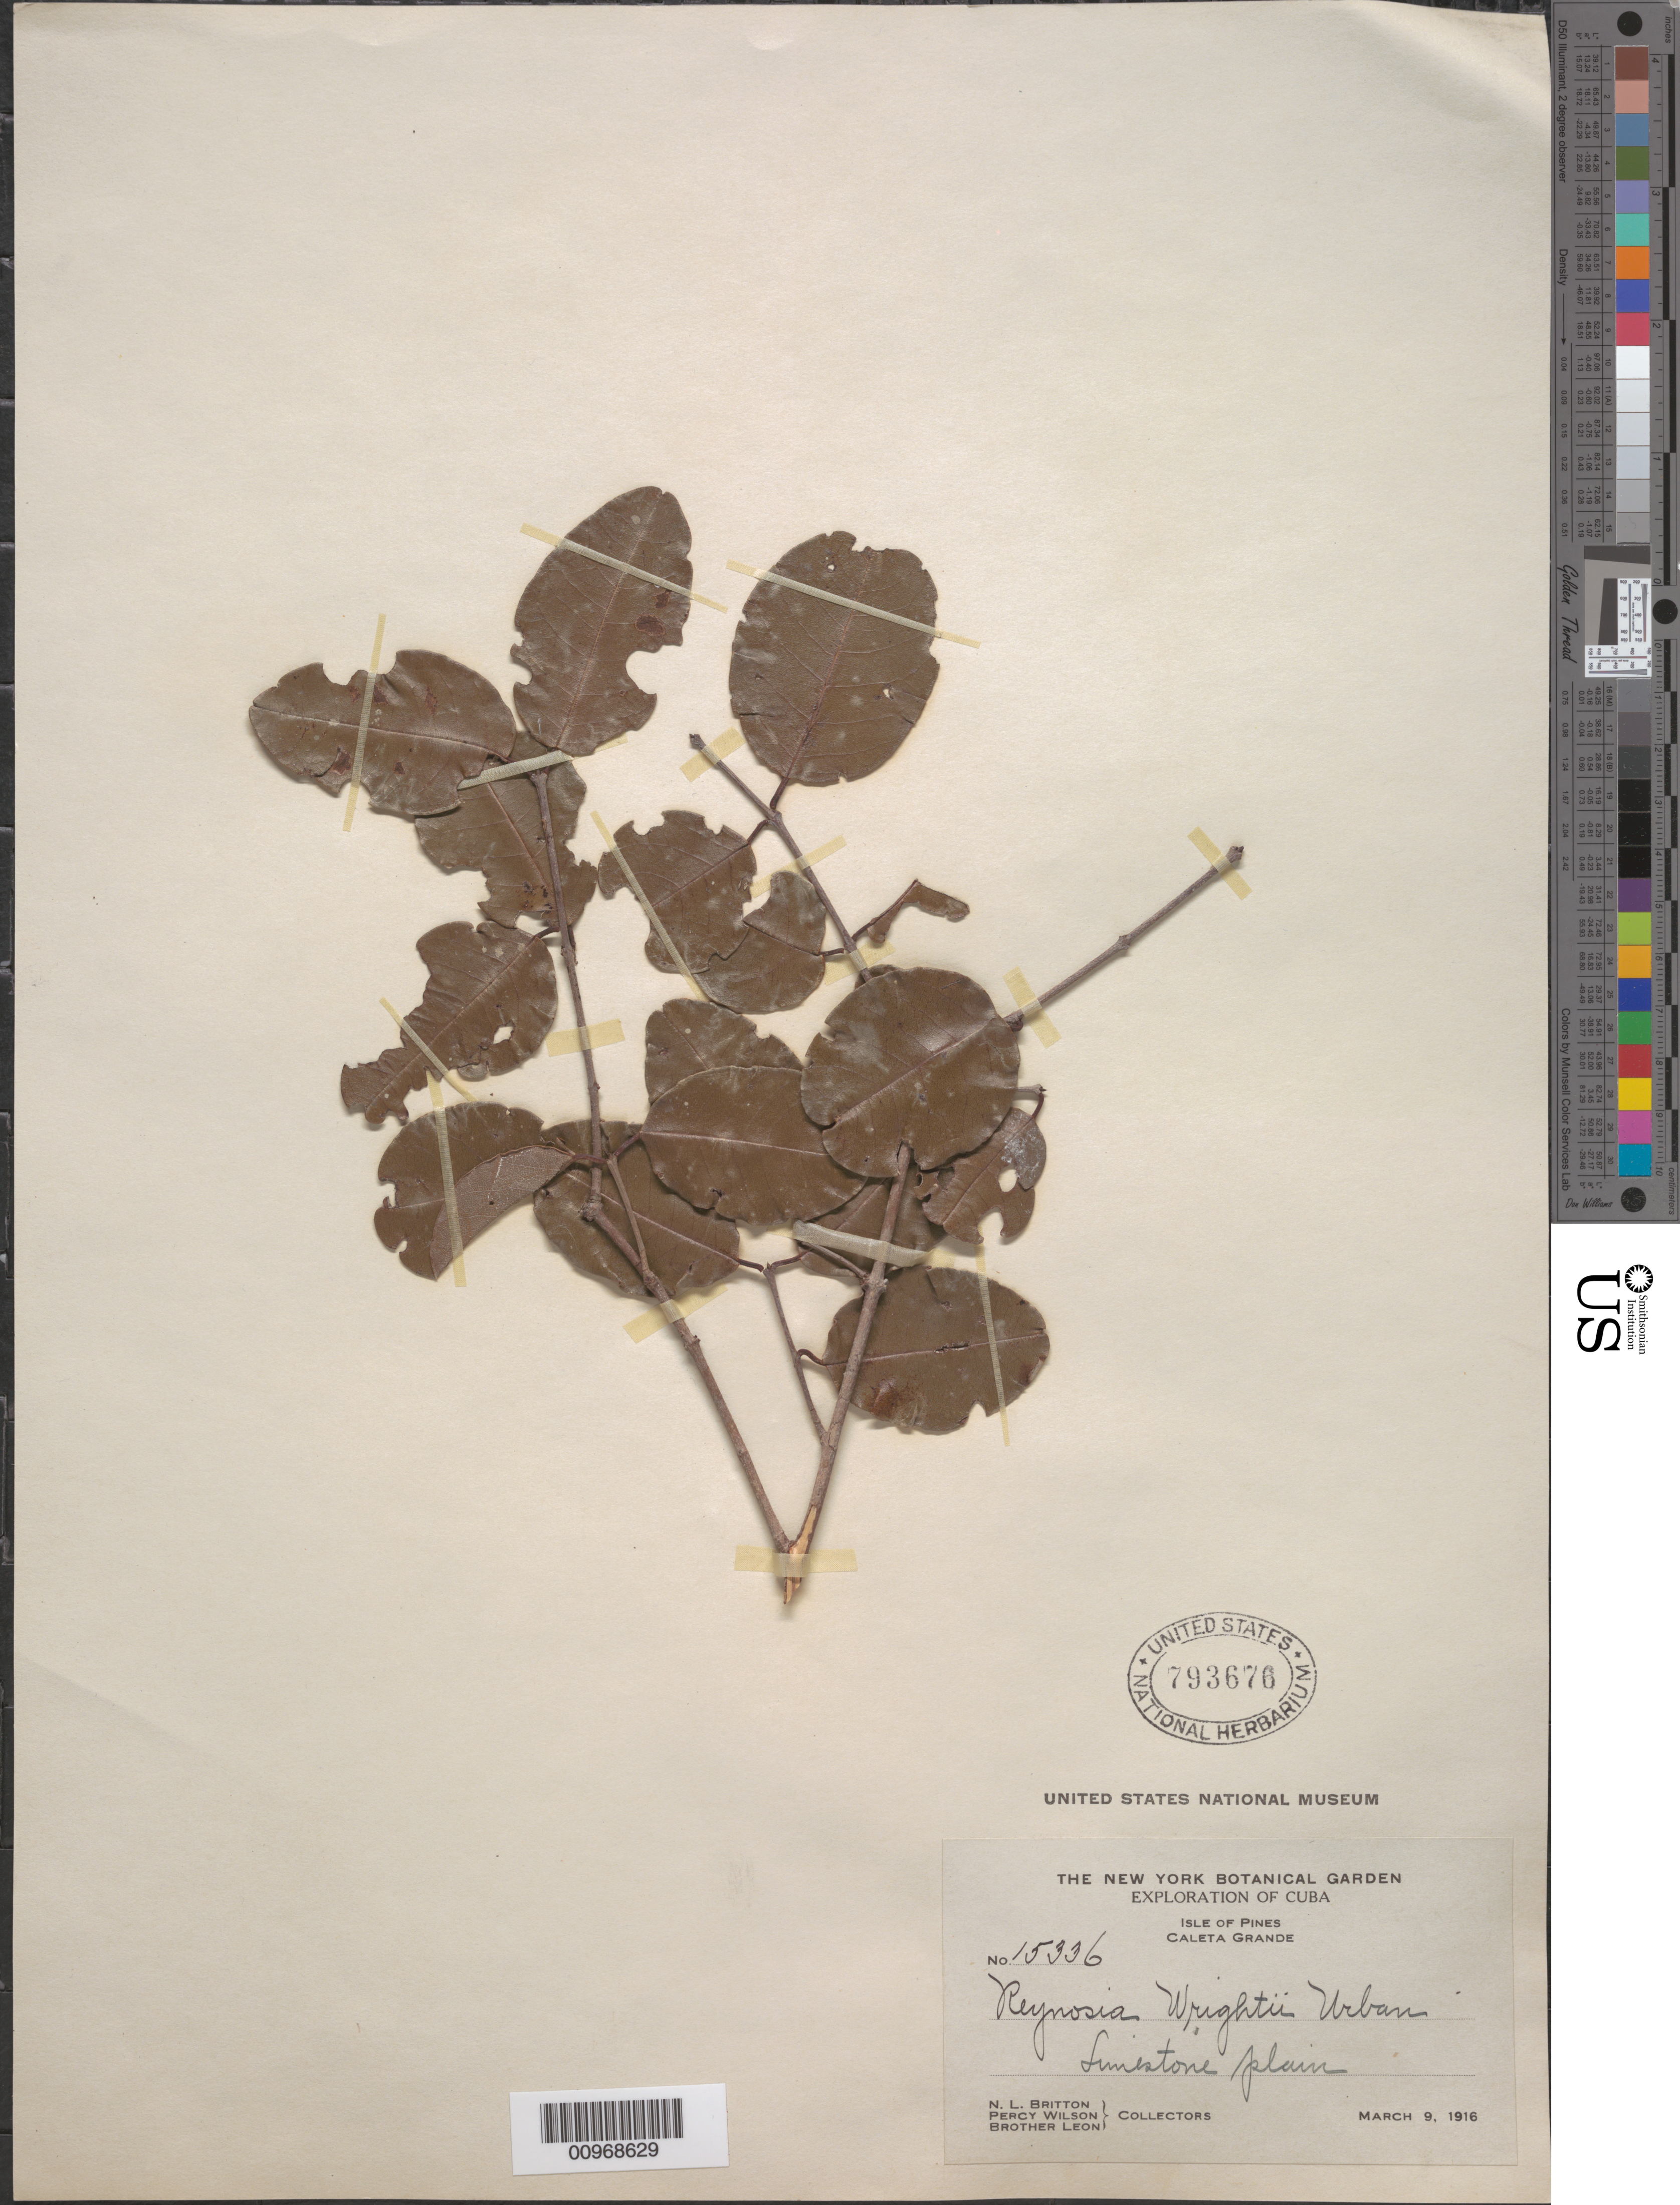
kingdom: Plantae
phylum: Tracheophyta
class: Magnoliopsida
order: Rosales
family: Rhamnaceae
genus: Reynosia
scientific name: Reynosia wrightii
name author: Urb.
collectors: N. Britton, P. Wilson & Bro. León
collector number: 15336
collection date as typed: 09 Mar 1916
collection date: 1916-03-09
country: Cuba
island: Isla de la Juventud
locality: Isle of Pines, Caleta Grande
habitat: Limestone plain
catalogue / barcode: US 793676